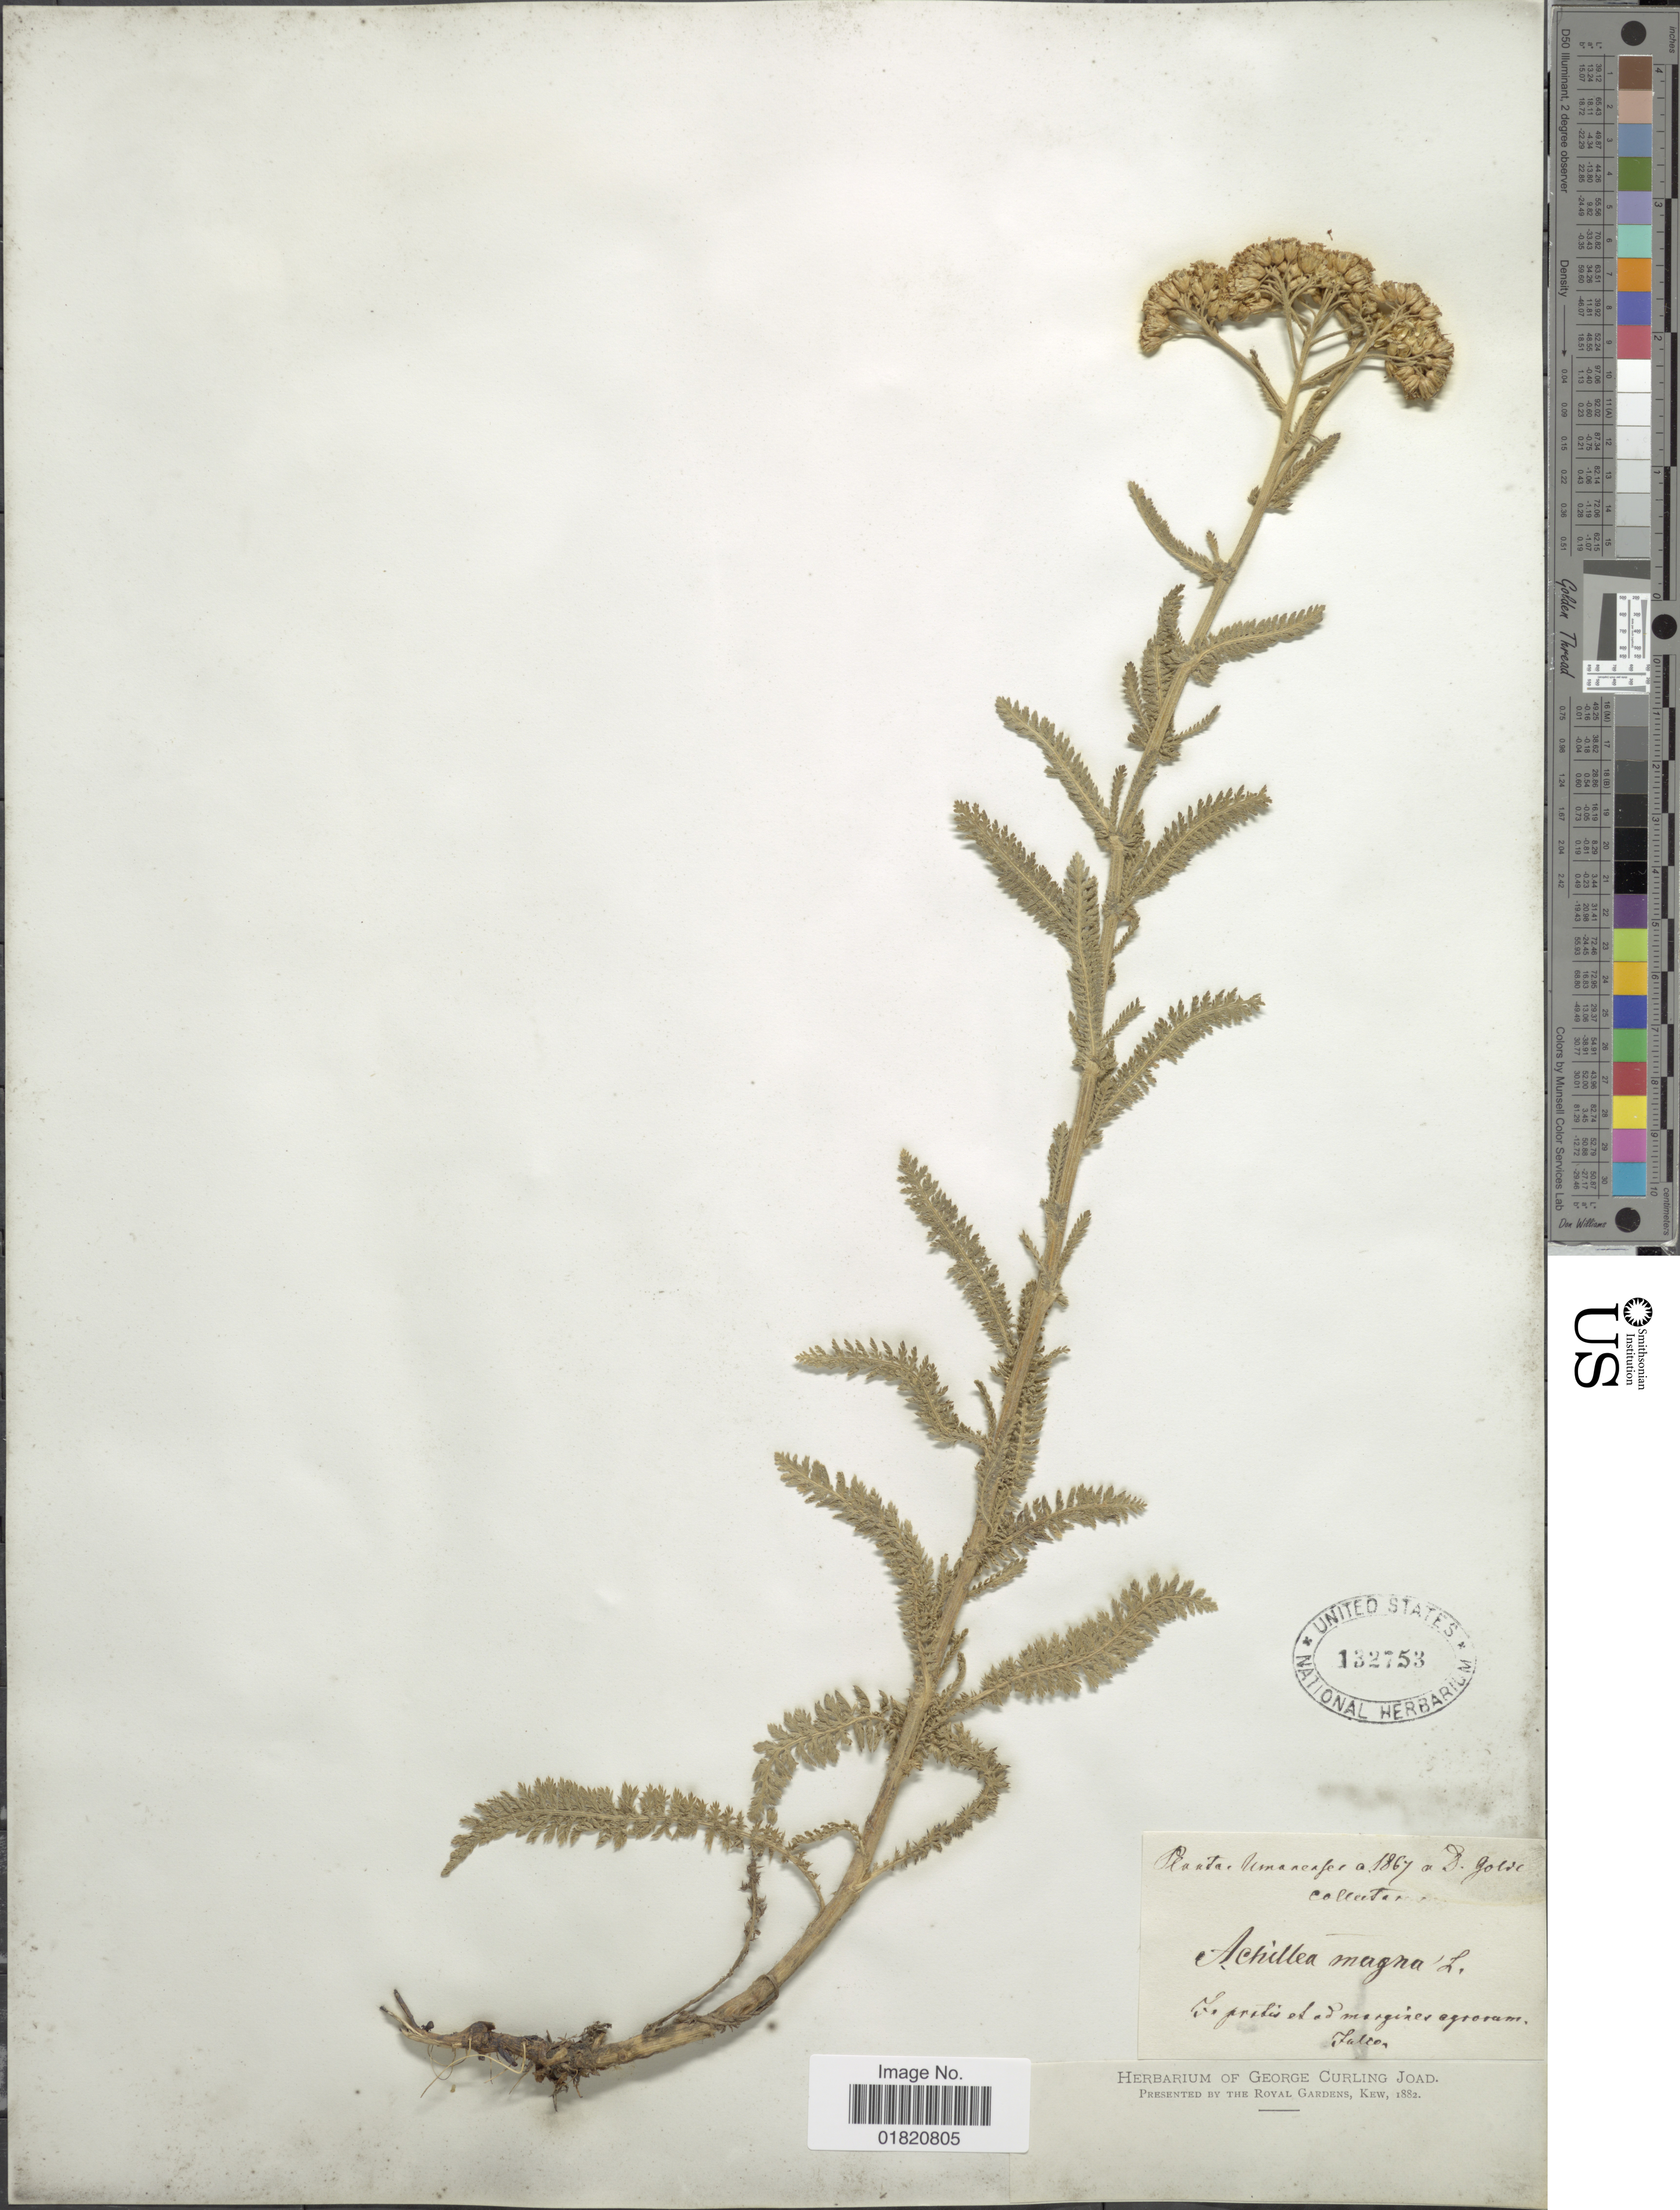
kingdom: Plantae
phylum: Tracheophyta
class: Magnoliopsida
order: Asterales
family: Asteraceae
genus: Achillea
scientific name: Achillea magna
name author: L.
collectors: D. Golde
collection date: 1867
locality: Umanenfer. In pratis et ad margines agroram, Falco [interpreted]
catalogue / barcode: US 132753